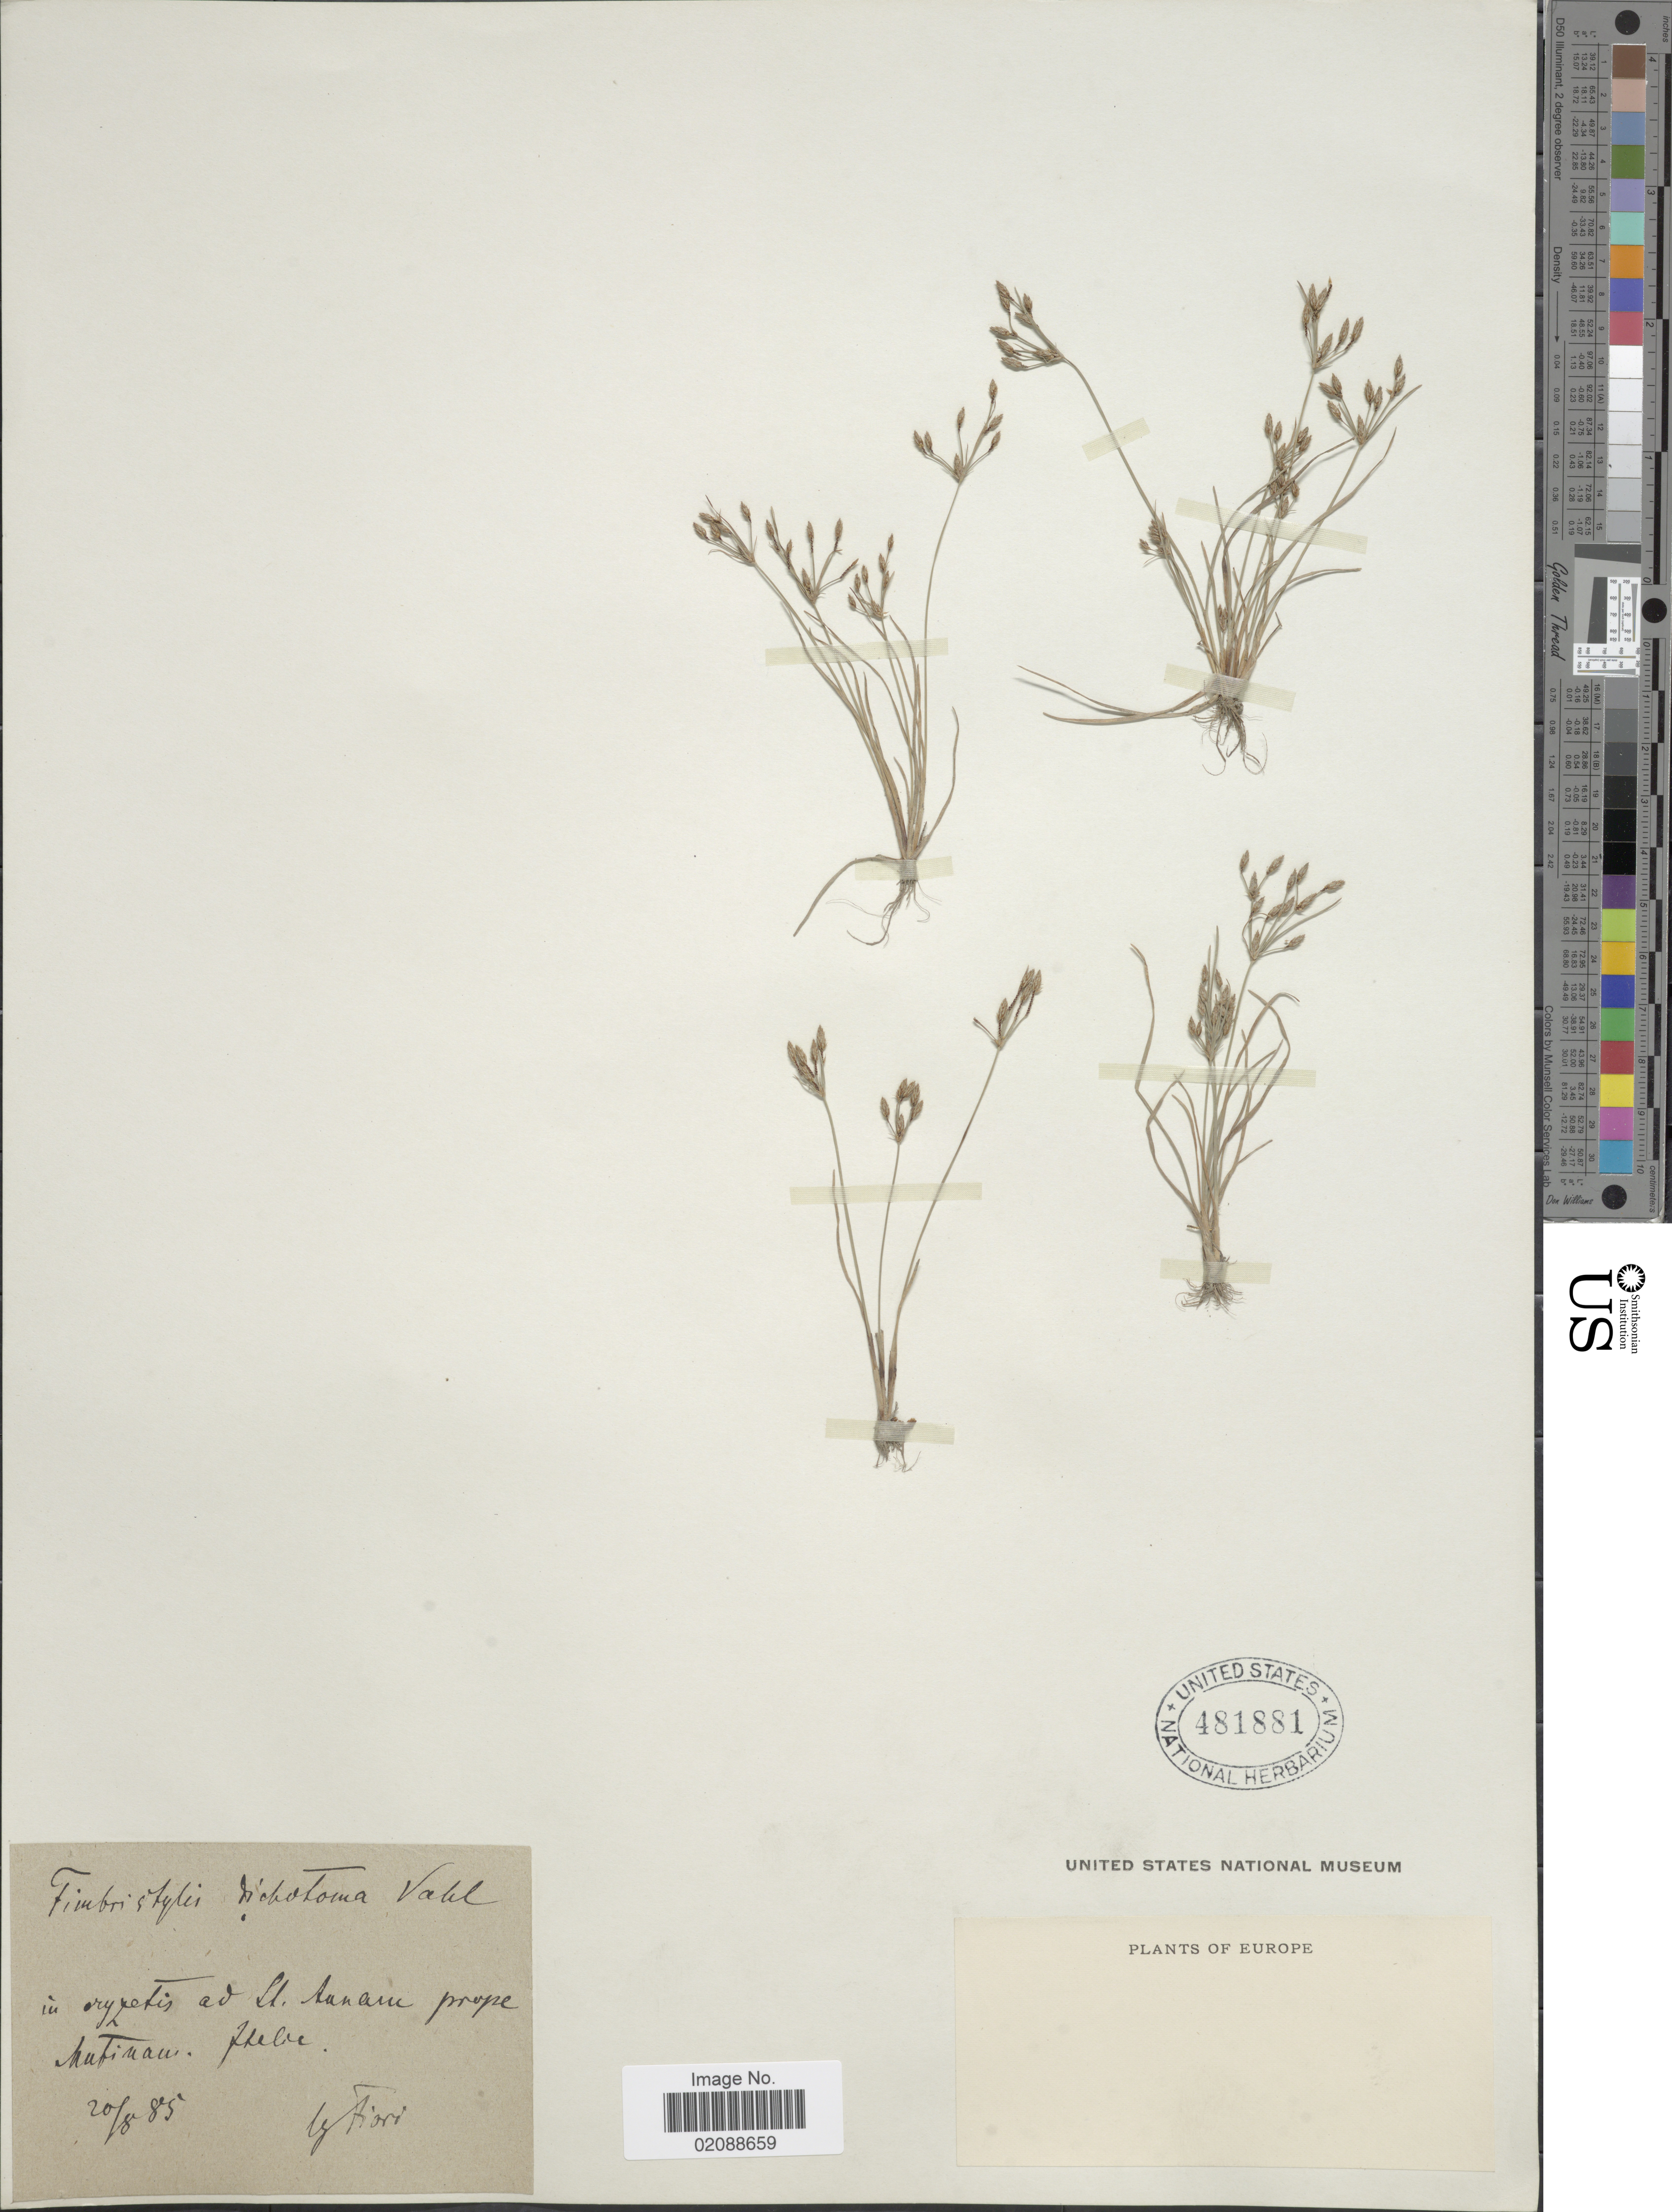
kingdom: Plantae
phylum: Tracheophyta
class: Liliopsida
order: Poales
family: Cyperaceae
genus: Fimbristylis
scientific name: Fimbristylis dichotoma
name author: (L.) Vahl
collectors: A. Fiori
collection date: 1885-08-20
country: Italy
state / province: Emilia-Romagna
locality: in oryzetis ad fl. Annaam prope Mutinum (Modena)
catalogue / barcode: US 481881